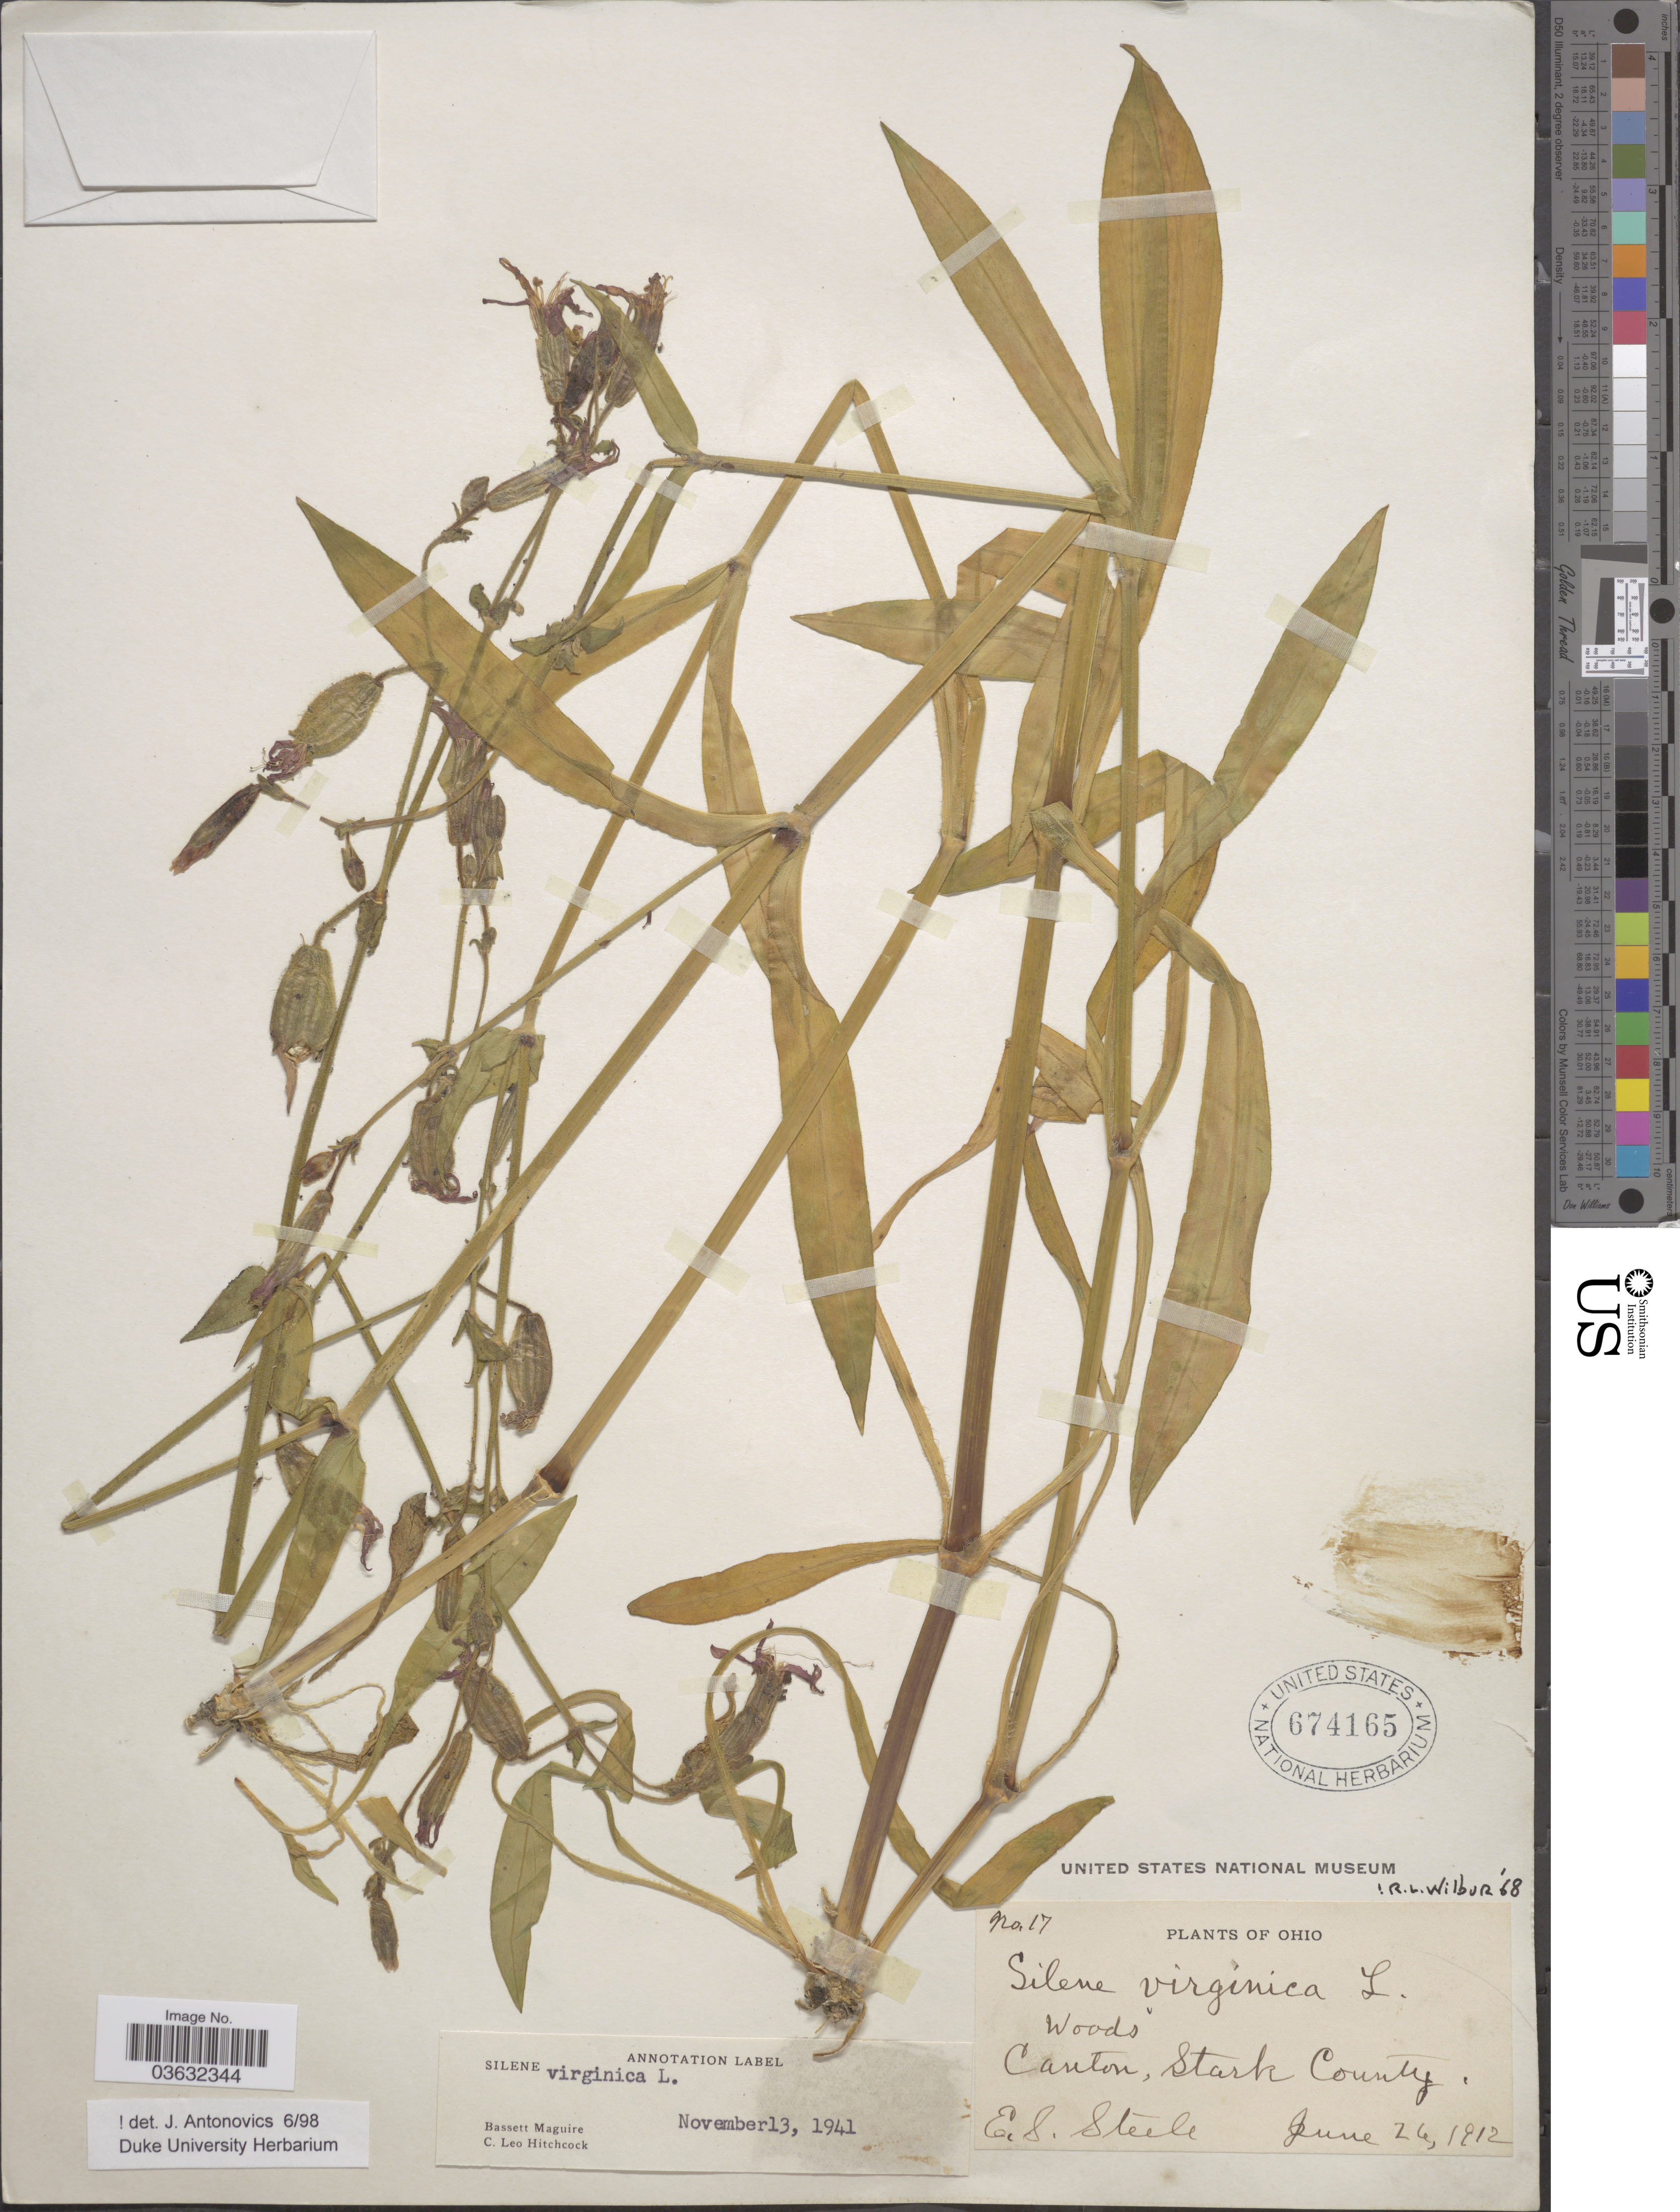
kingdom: Plantae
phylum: Tracheophyta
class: Magnoliopsida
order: Caryophyllales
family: Caryophyllaceae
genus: Silene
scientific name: Silene virginica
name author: L.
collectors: E. Steele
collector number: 17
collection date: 1912-06-26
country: United States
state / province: Ohio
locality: Canton, Stark County.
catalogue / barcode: US 674165